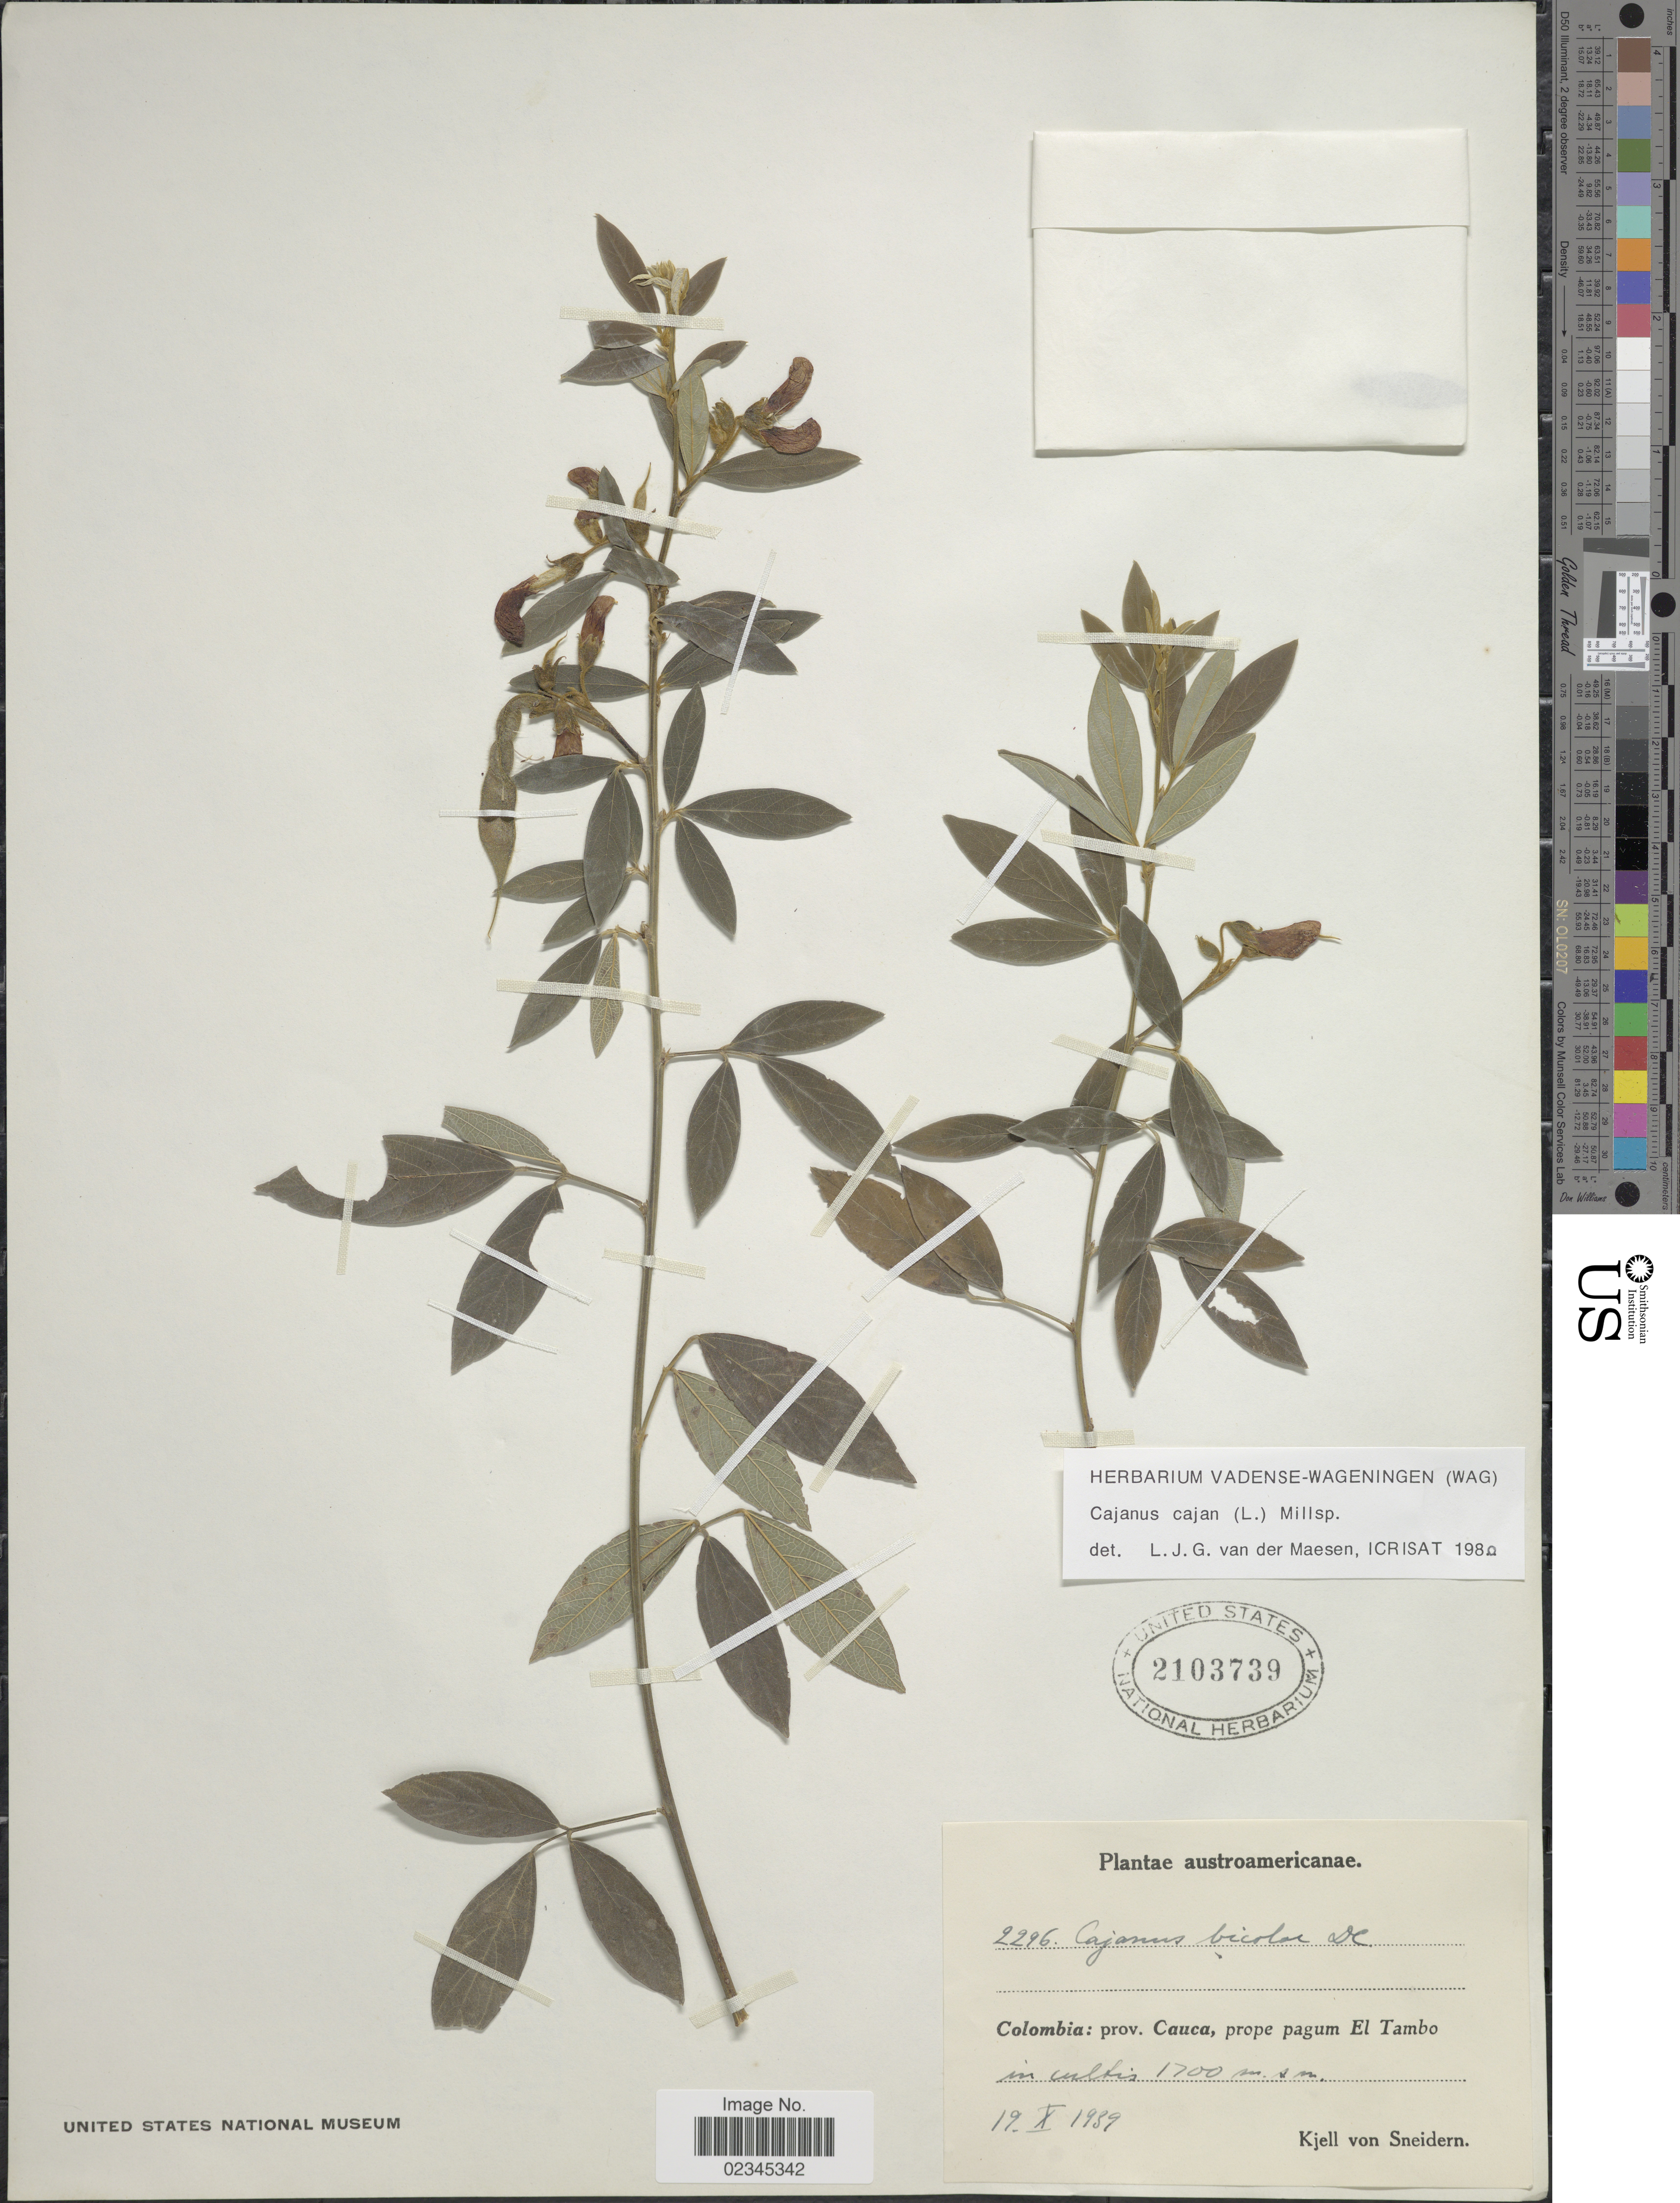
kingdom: Plantae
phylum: Tracheophyta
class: Magnoliopsida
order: Fabales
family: Fabaceae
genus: Cajanus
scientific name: Cajanus cajan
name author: (L.) Huth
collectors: K. von Sneidern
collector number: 2296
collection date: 1939-10-19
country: Colombia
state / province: Cauca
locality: Prope pagum El Tambo. austroamericanae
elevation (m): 1700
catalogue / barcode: US 2103739